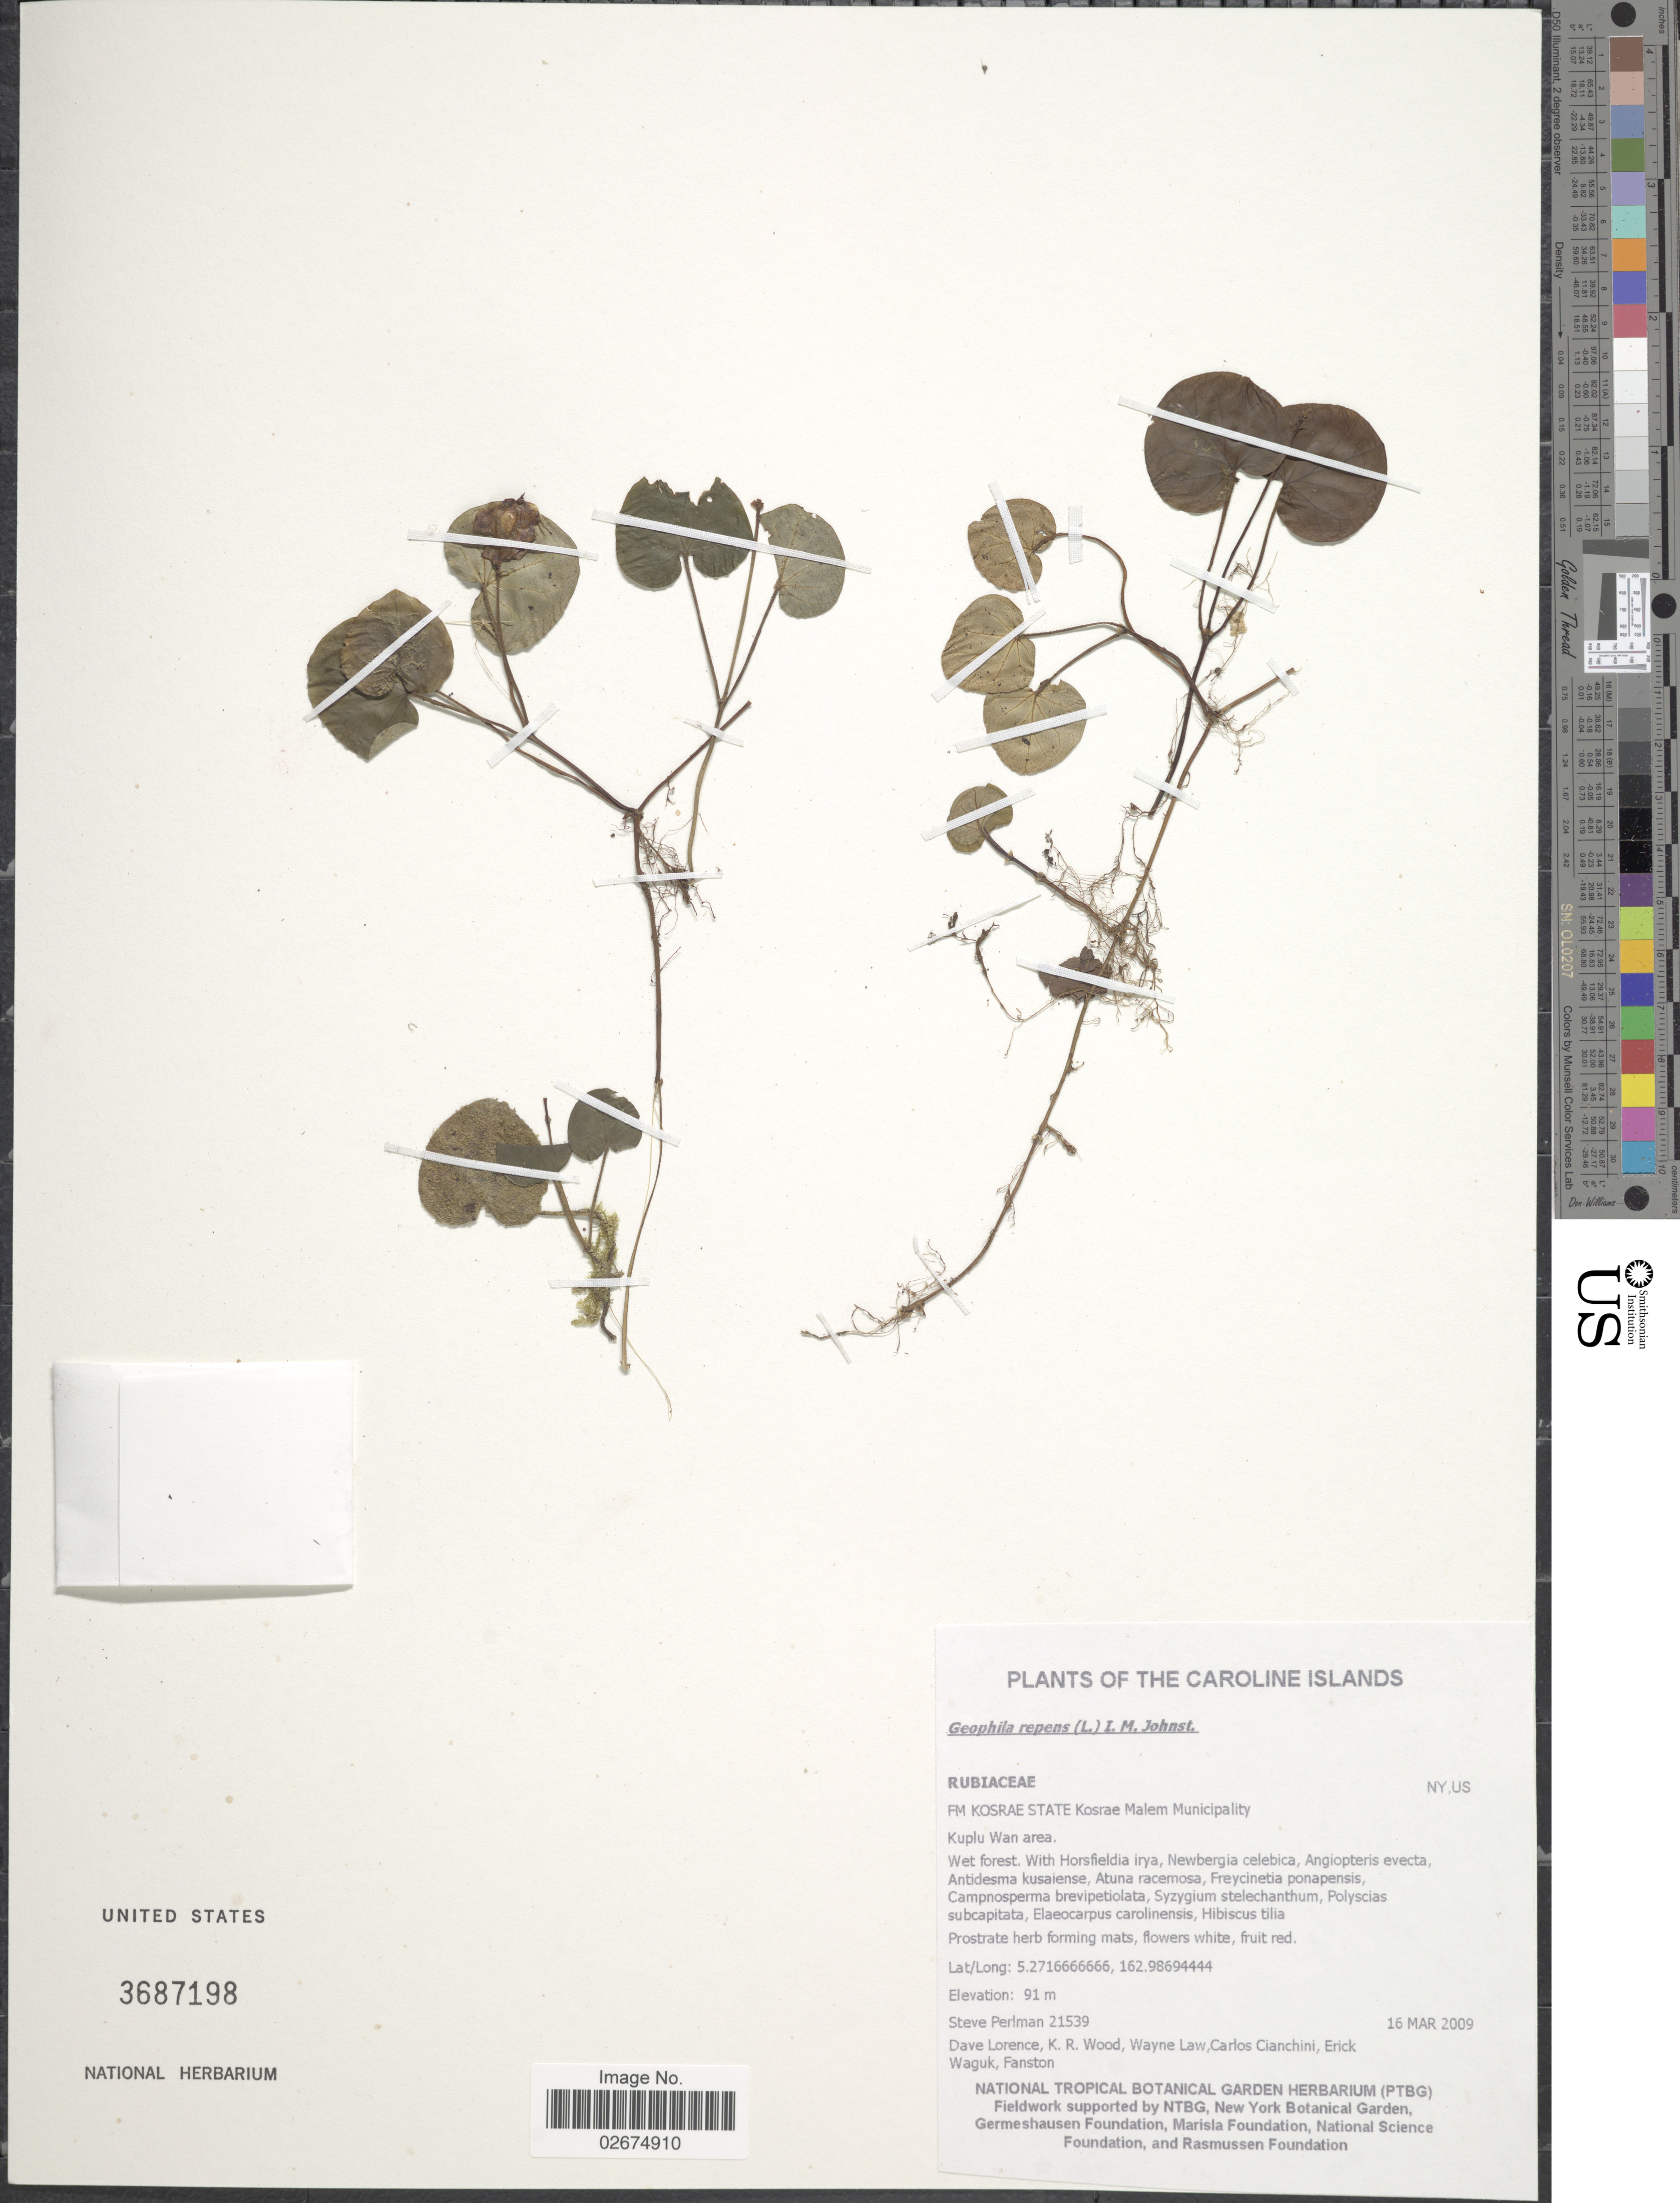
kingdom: Plantae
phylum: Tracheophyta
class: Magnoliopsida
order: Gentianales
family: Rubiaceae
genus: Geophila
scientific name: Geophila repens var. asiatica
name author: (Cham. & Schltdl.) Fosberg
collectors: S. Perlman, D. Lorence, K. R. Wood, W. Law & et al.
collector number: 21539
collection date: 2009-03-16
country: Micronesia, Federated States of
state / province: Kosrae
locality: Caroline Islands. FM Kosrae Malem Municipality, Kuplu Wan area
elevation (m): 91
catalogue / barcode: US 3687198